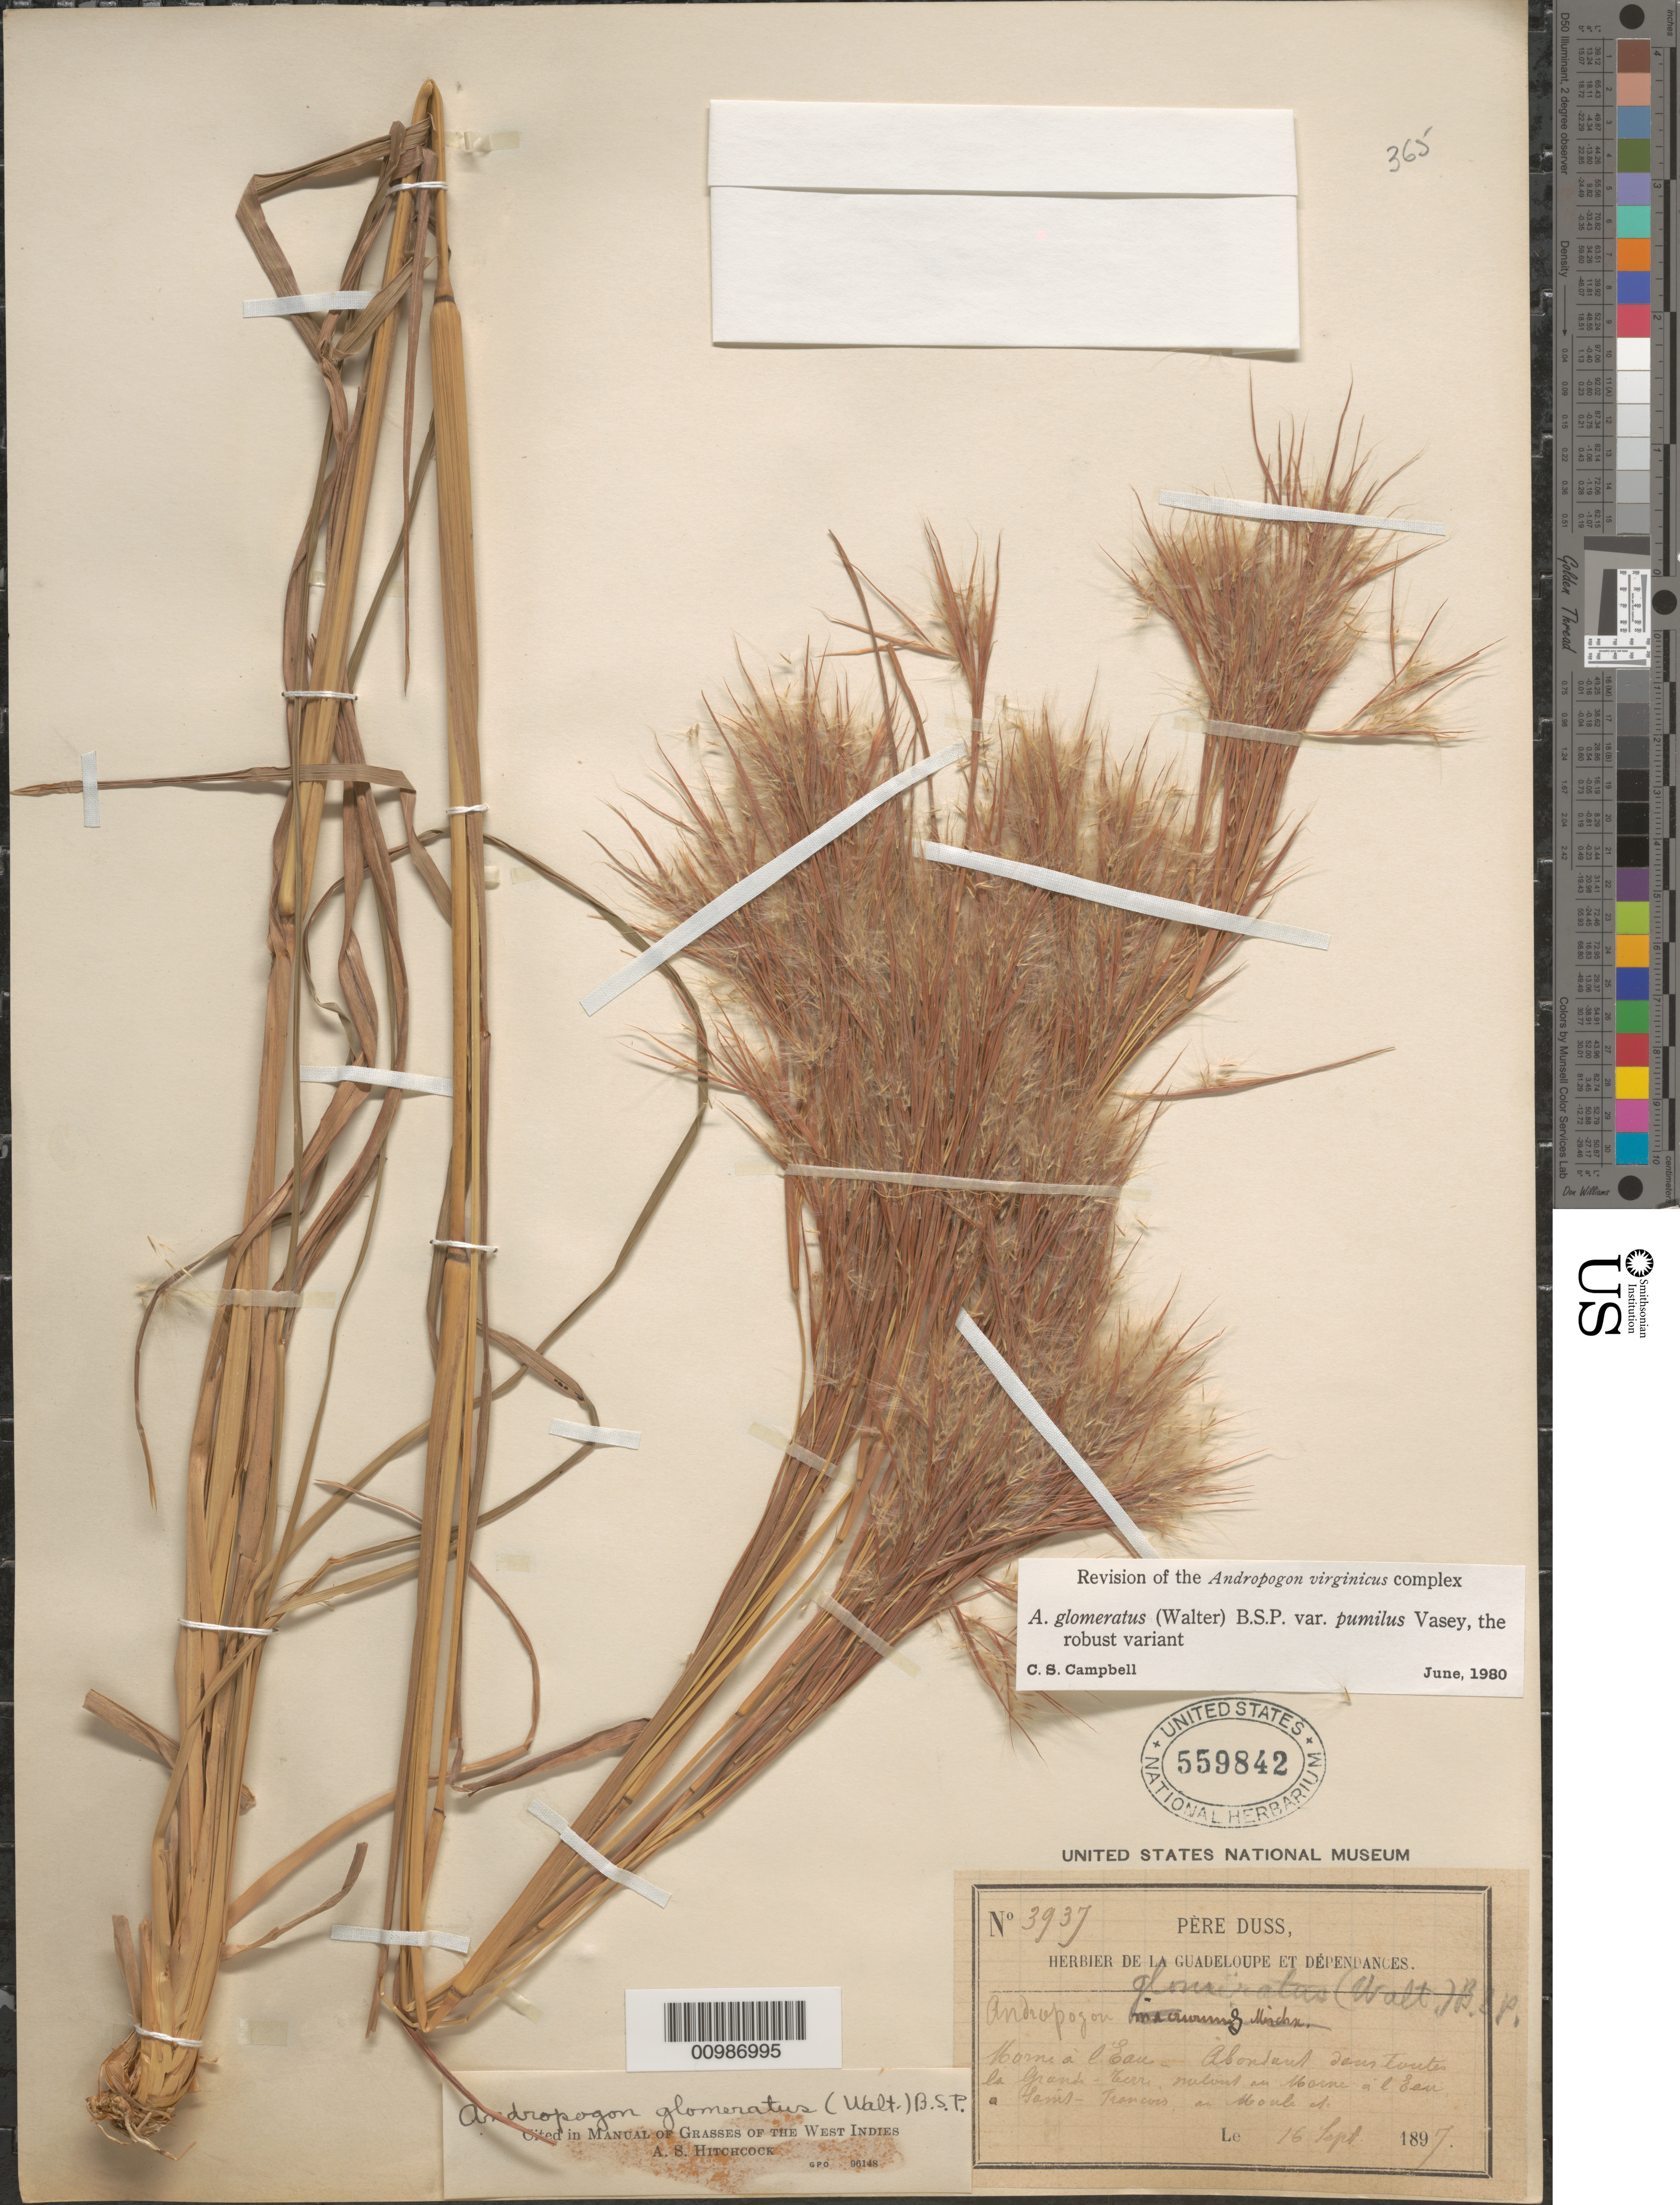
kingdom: Plantae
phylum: Tracheophyta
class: Liliopsida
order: Poales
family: Poaceae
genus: Andropogon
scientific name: Andropogon glomeratus var. pumilus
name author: (Vasey) L.H. Dewey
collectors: Père Duss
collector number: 3937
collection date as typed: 16 Sep 1897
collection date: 1897-09-16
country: Guadeloupe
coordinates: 0 N, 0 E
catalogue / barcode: US 559842